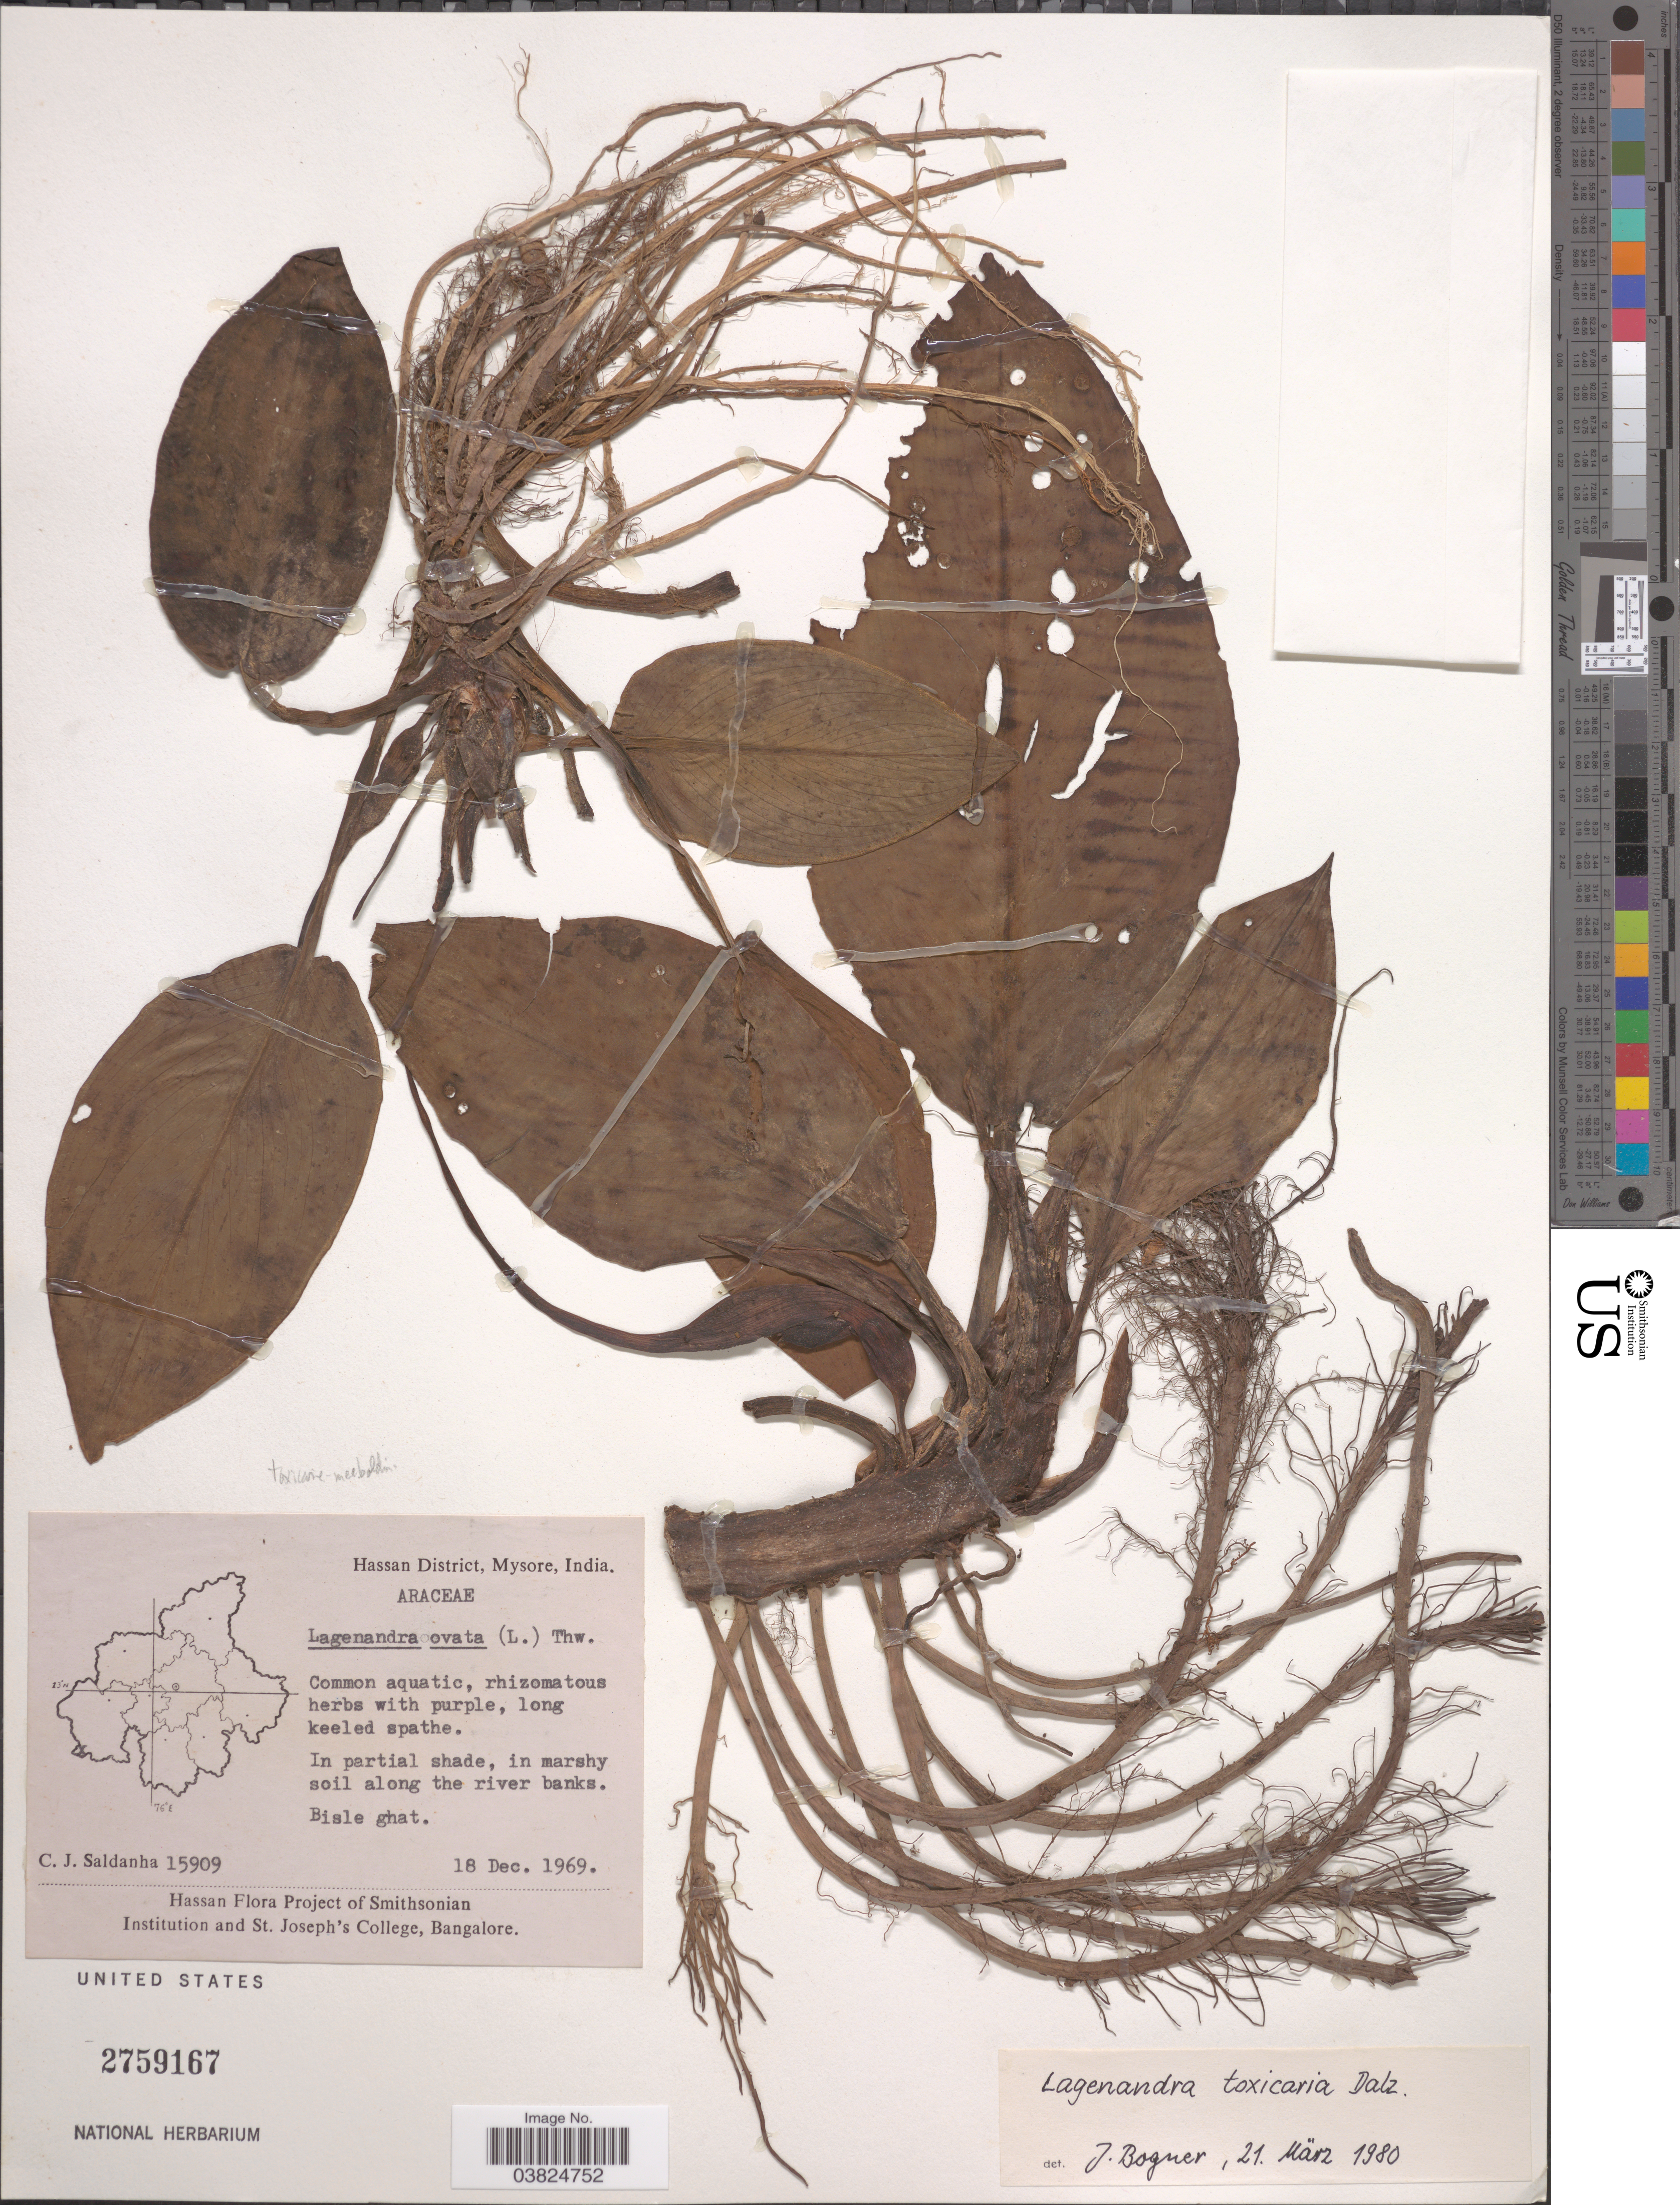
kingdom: Plantae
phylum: Tracheophyta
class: Liliopsida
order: Alismatales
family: Araceae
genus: Lagenandra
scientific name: Lagenandra toxicaria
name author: Dalzell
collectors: C. J. Saldanha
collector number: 15909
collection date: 1969-12-18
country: India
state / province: Karnataka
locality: Hassan District, Mysore. Bisle ghat.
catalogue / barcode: US 2759167